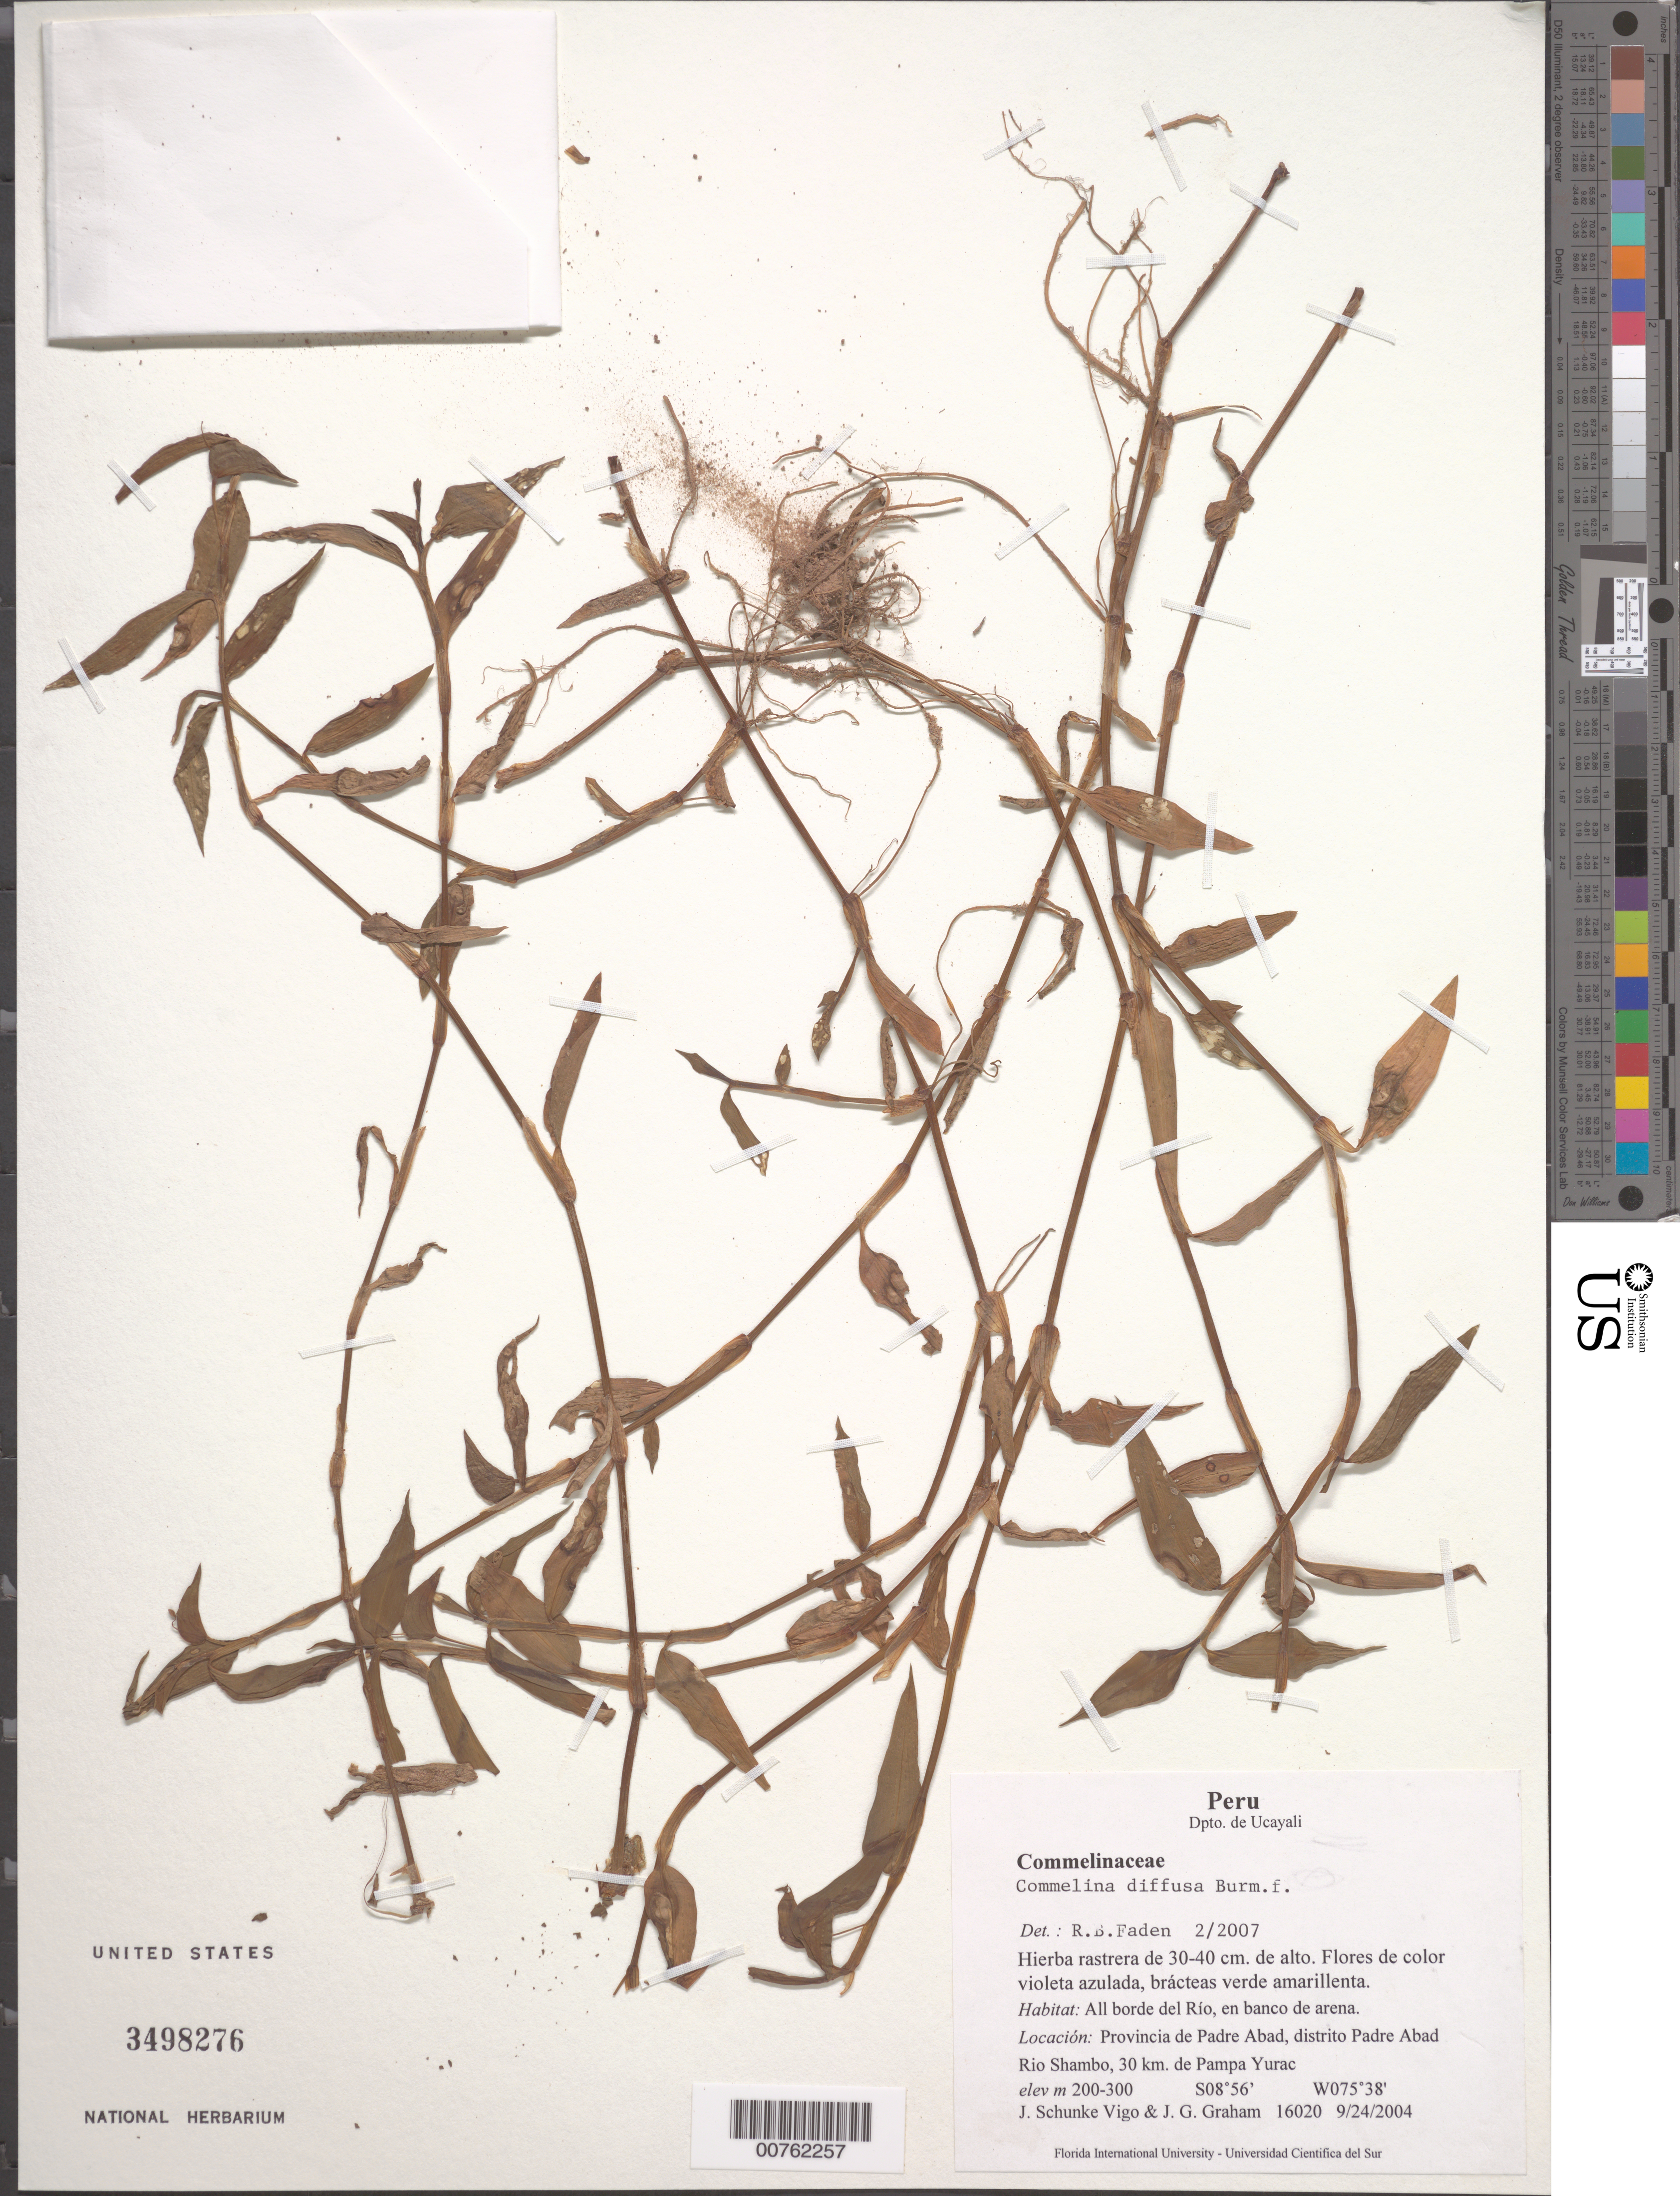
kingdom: Plantae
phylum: Tracheophyta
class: Liliopsida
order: Commelinales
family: Commelinaceae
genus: Commelina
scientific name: Commelina diffusa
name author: Burm. f.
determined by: Faden, Robert B., (US), Smithsonian Institution - National Museum of Natural History (UNITED STATES)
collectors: J. Schunke Vigo & J. Graham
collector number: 16020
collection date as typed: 24 Sep 2004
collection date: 2004-09-24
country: Peru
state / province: Ucayali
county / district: Padre Abad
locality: Dpto. de Ucayali. Rio Shambo, 30 km de Pampa Yurac.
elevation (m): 200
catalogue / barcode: US 3498276